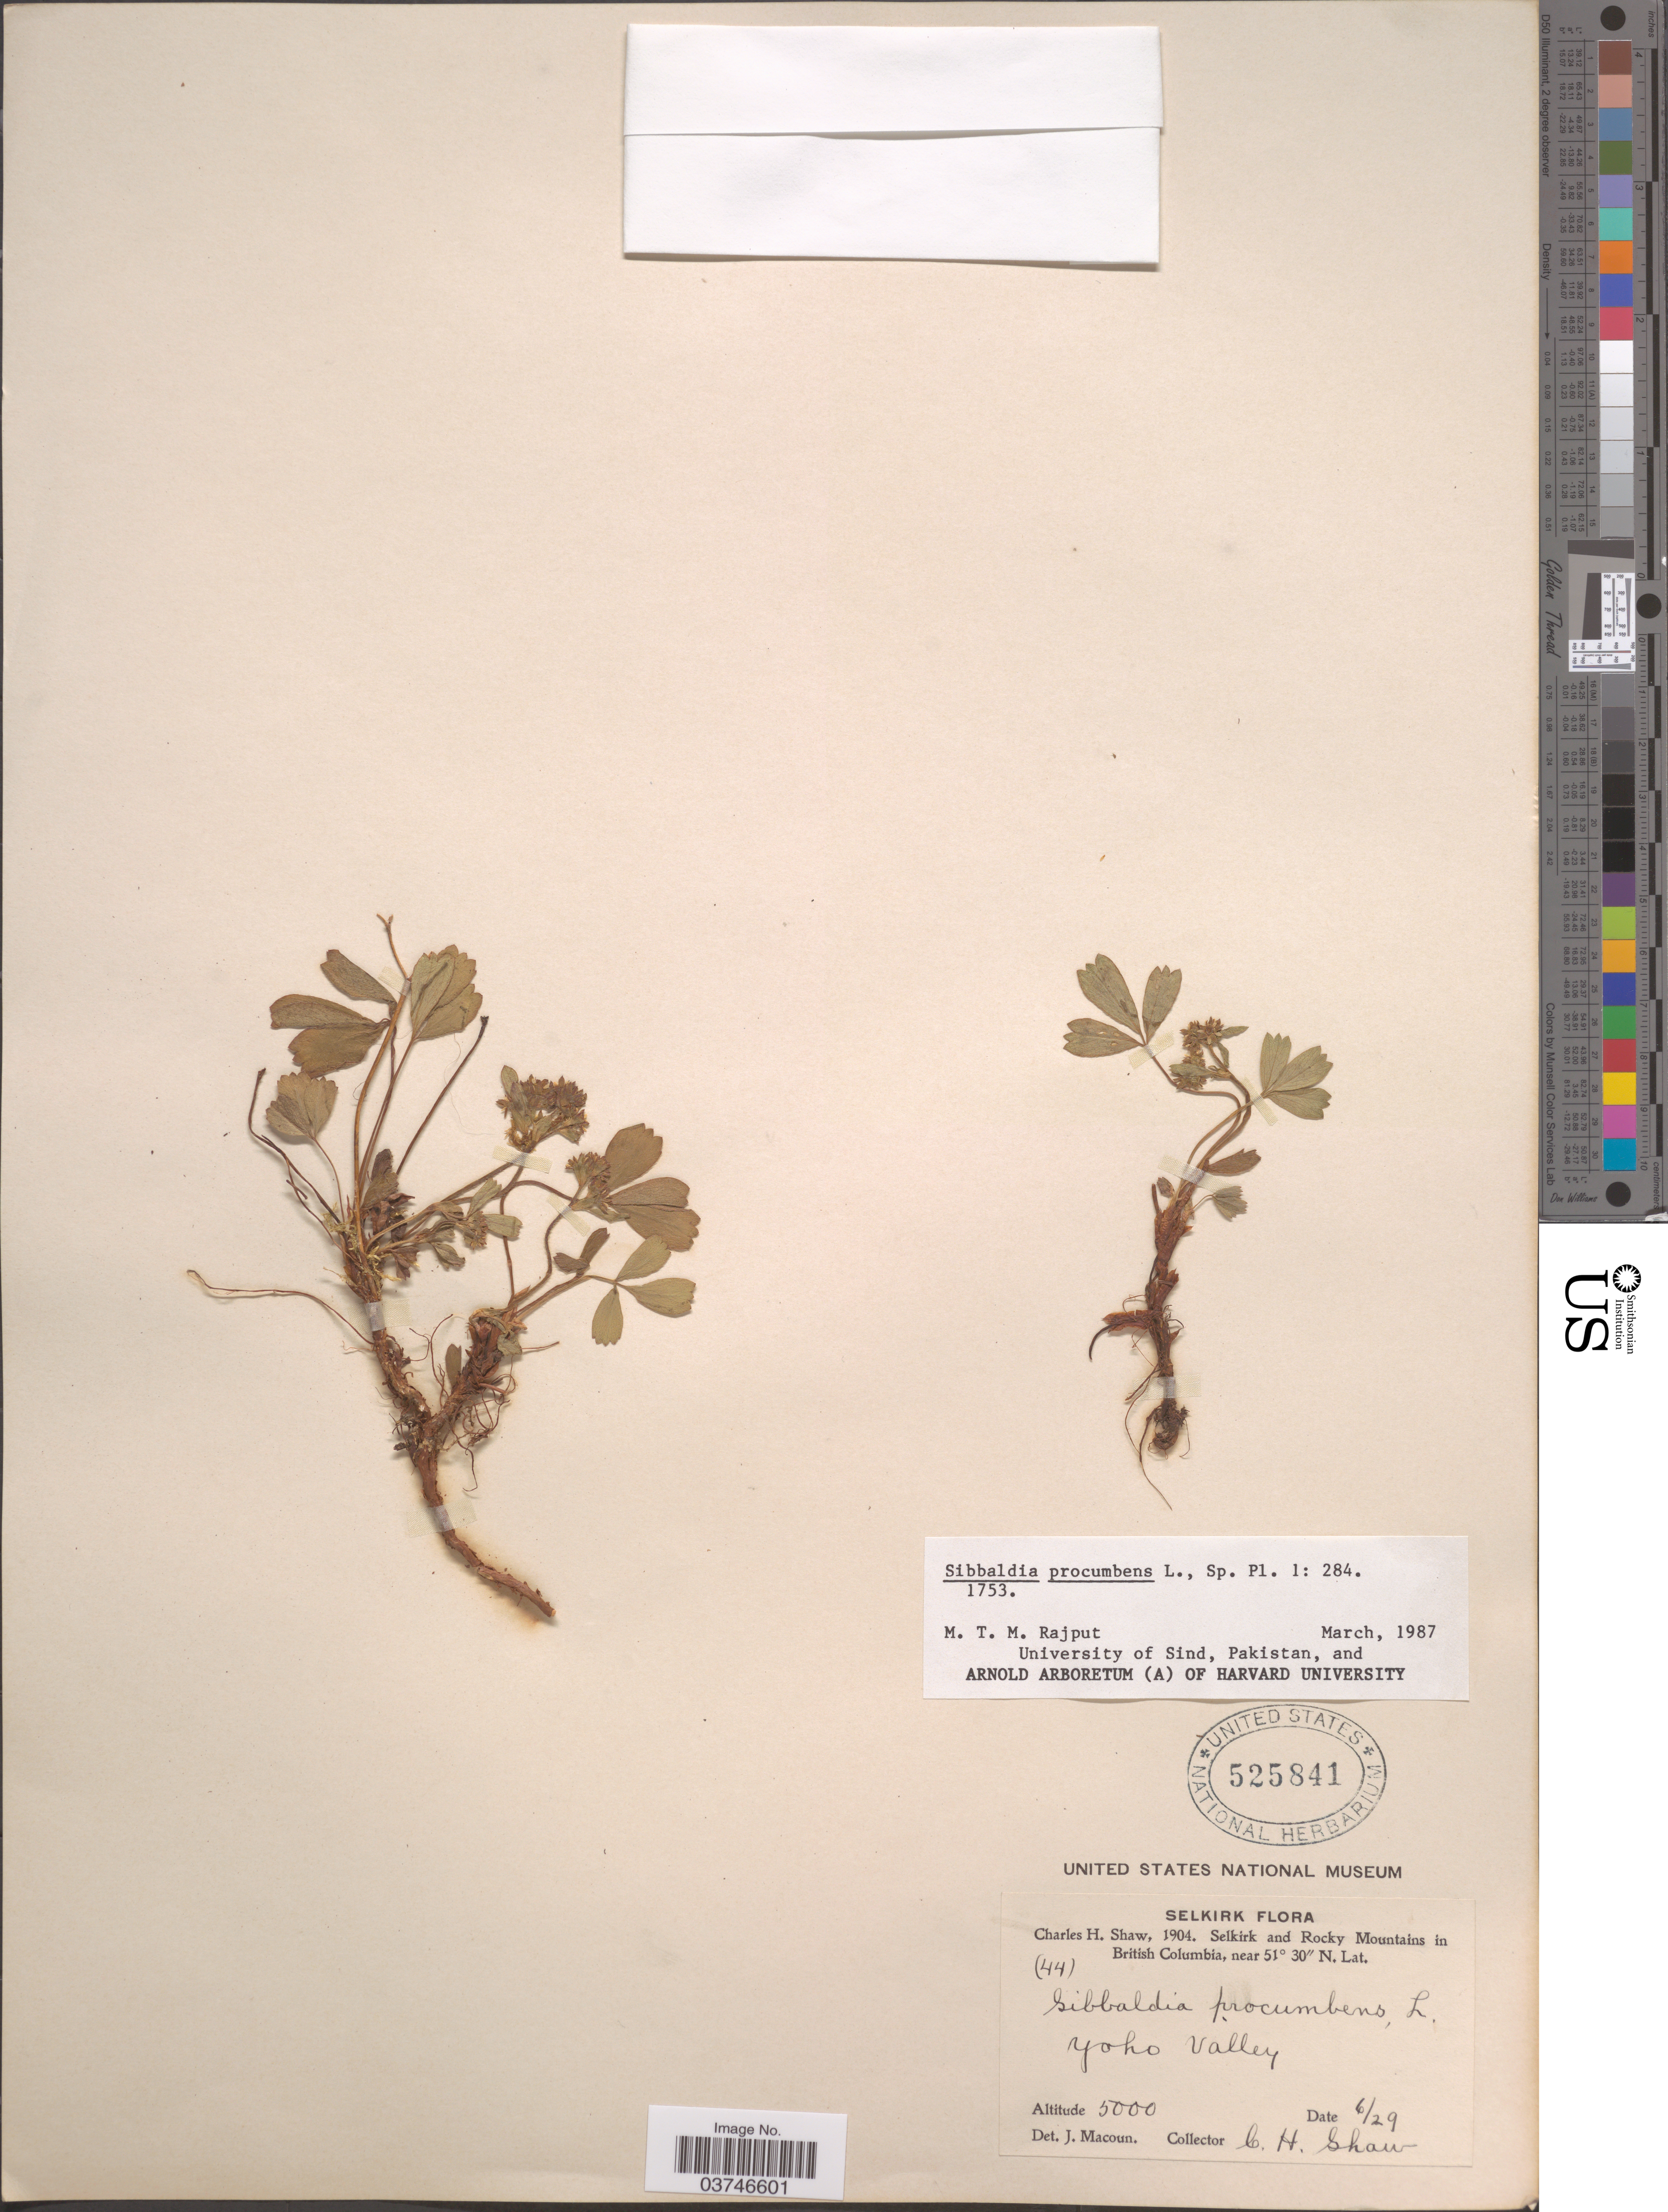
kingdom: Plantae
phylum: Tracheophyta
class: Magnoliopsida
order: Rosales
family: Rosaceae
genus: Sibbaldia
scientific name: Sibbaldia procumbens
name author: L.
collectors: C. H. Shaw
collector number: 44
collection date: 1904-06-29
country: Canada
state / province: British Columbia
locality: Selkirk and Rocky Mountains. Yoho Valley.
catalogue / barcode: US 525841